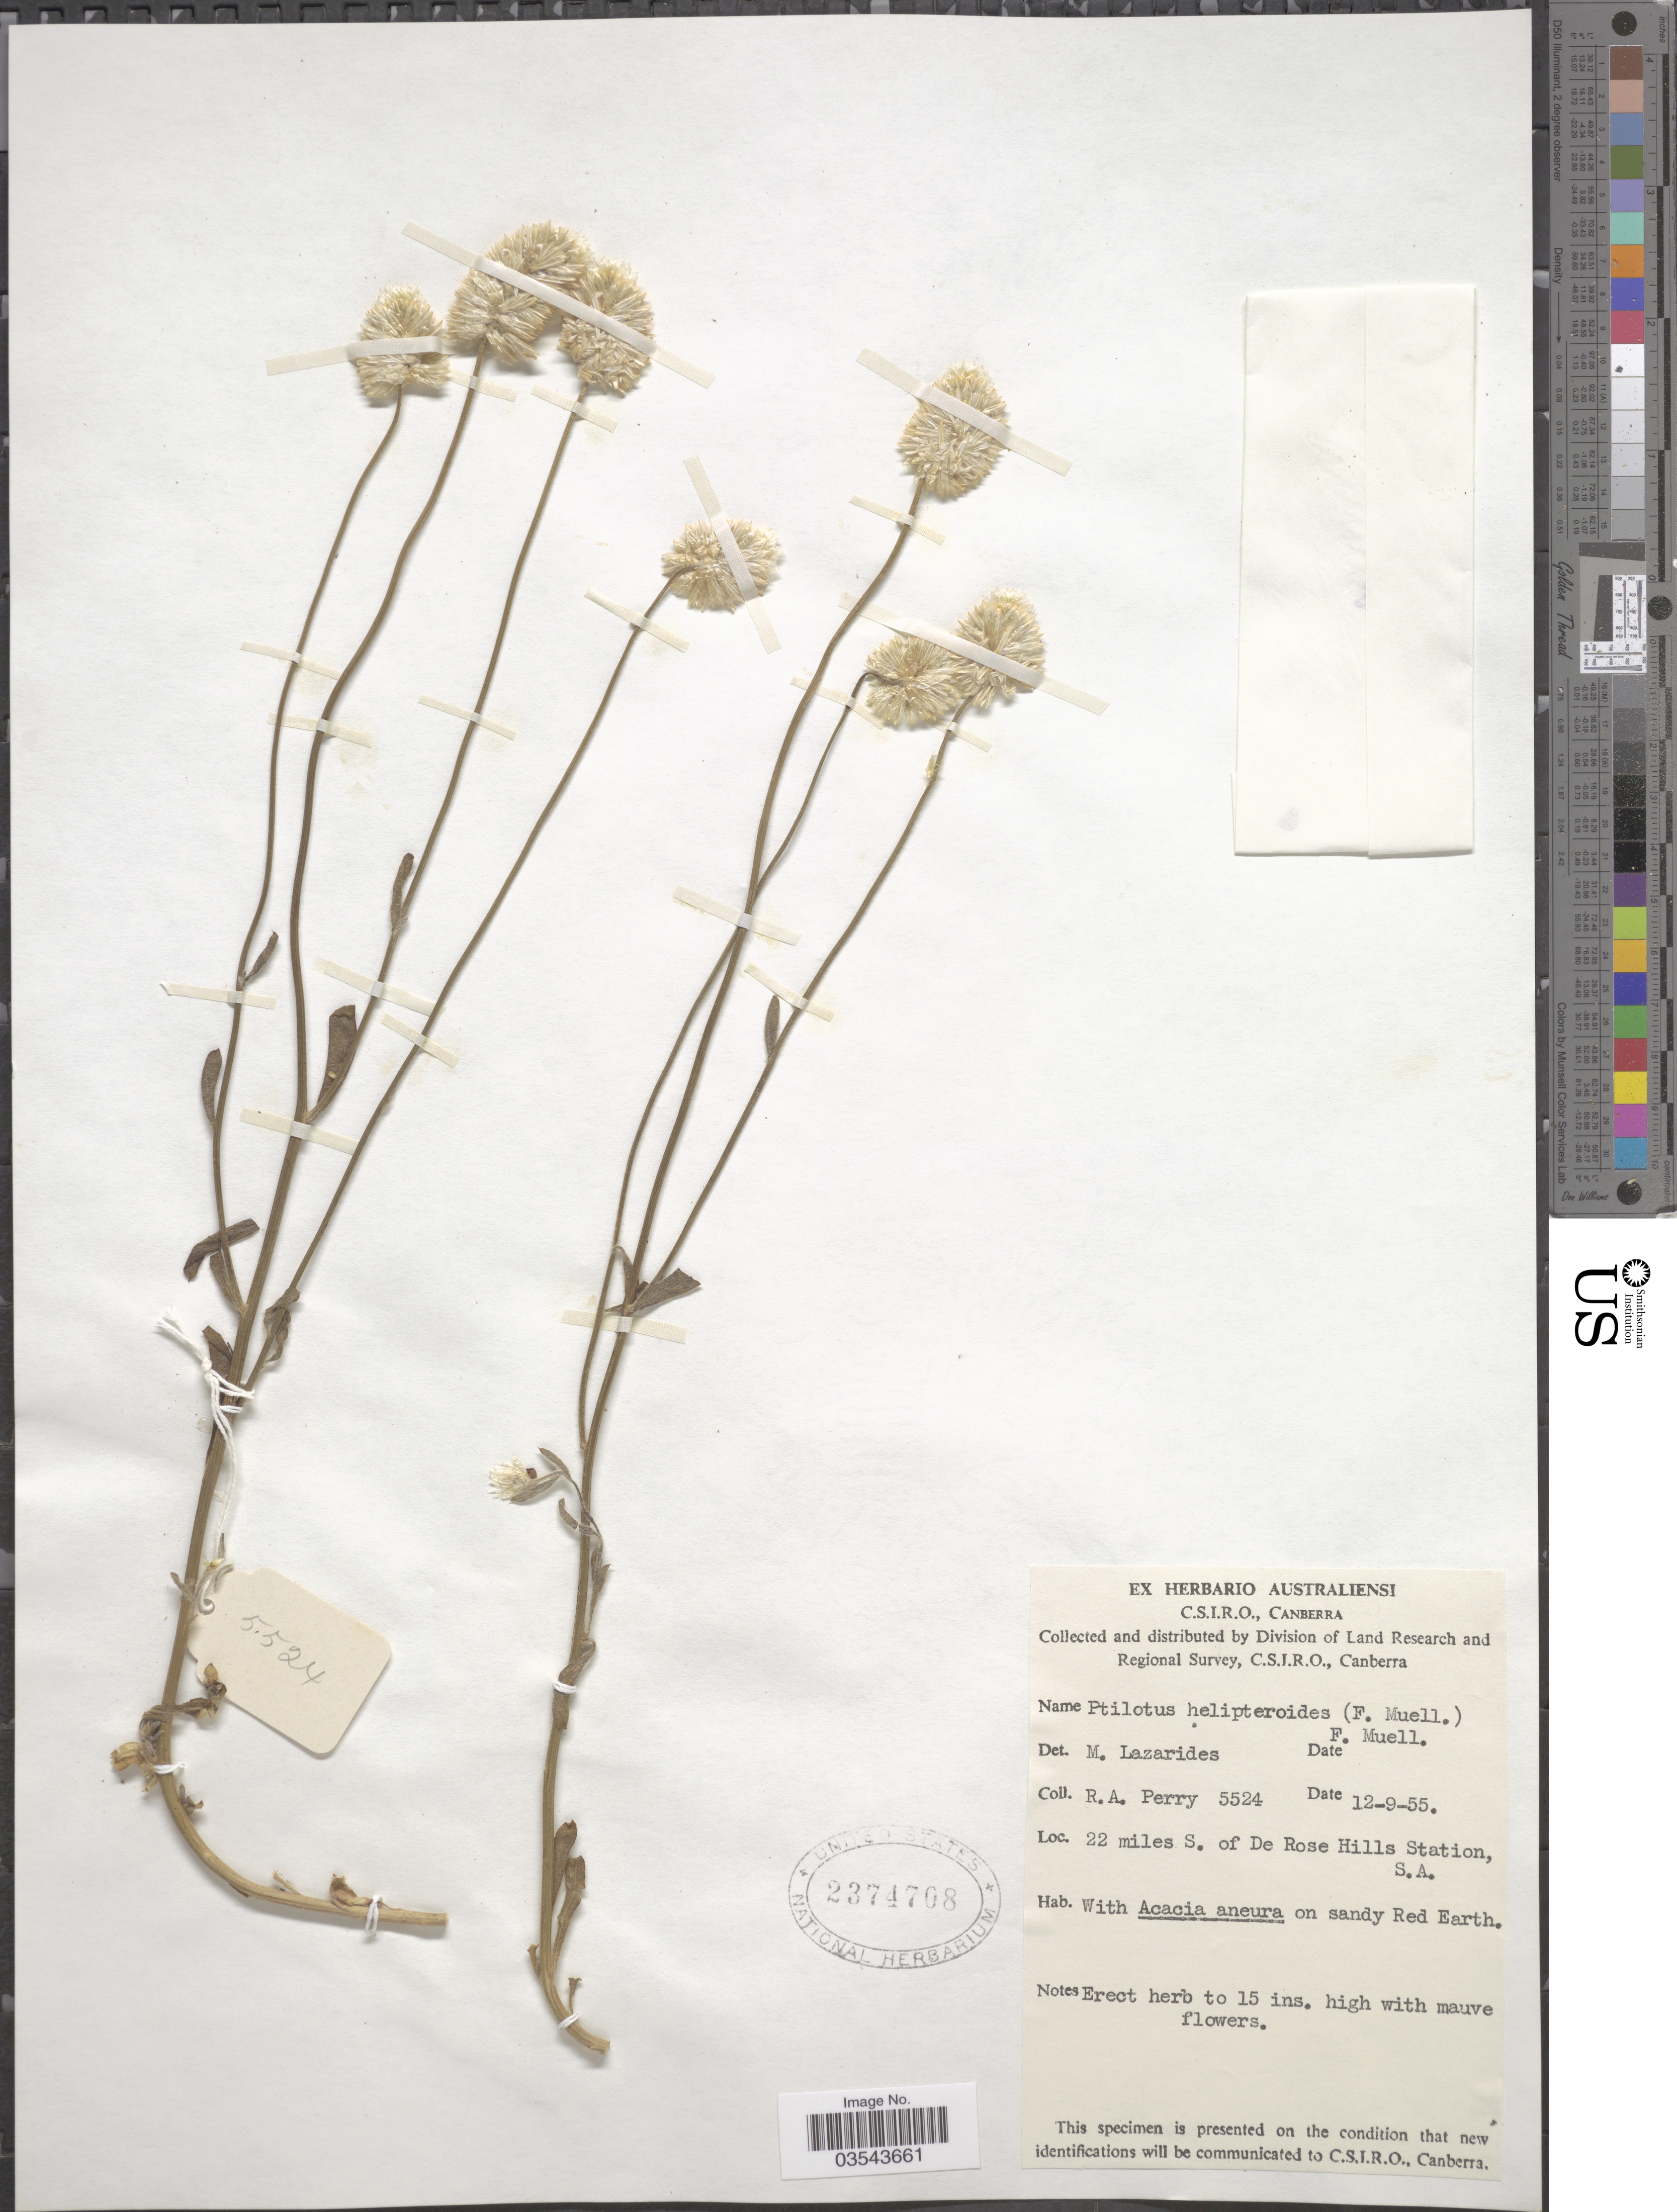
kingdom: Plantae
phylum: Tracheophyta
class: Magnoliopsida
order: Caryophyllales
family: Amaranthaceae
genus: Ptilotus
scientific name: Ptilotus helipteroides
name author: F. Muell.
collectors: Perry, R. A.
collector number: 5524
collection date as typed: Transcribed d/m/y: 12/9/55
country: Australia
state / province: South Australia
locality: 22 miles S. of De Rose Hills Station, S.A.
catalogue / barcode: US 2374708